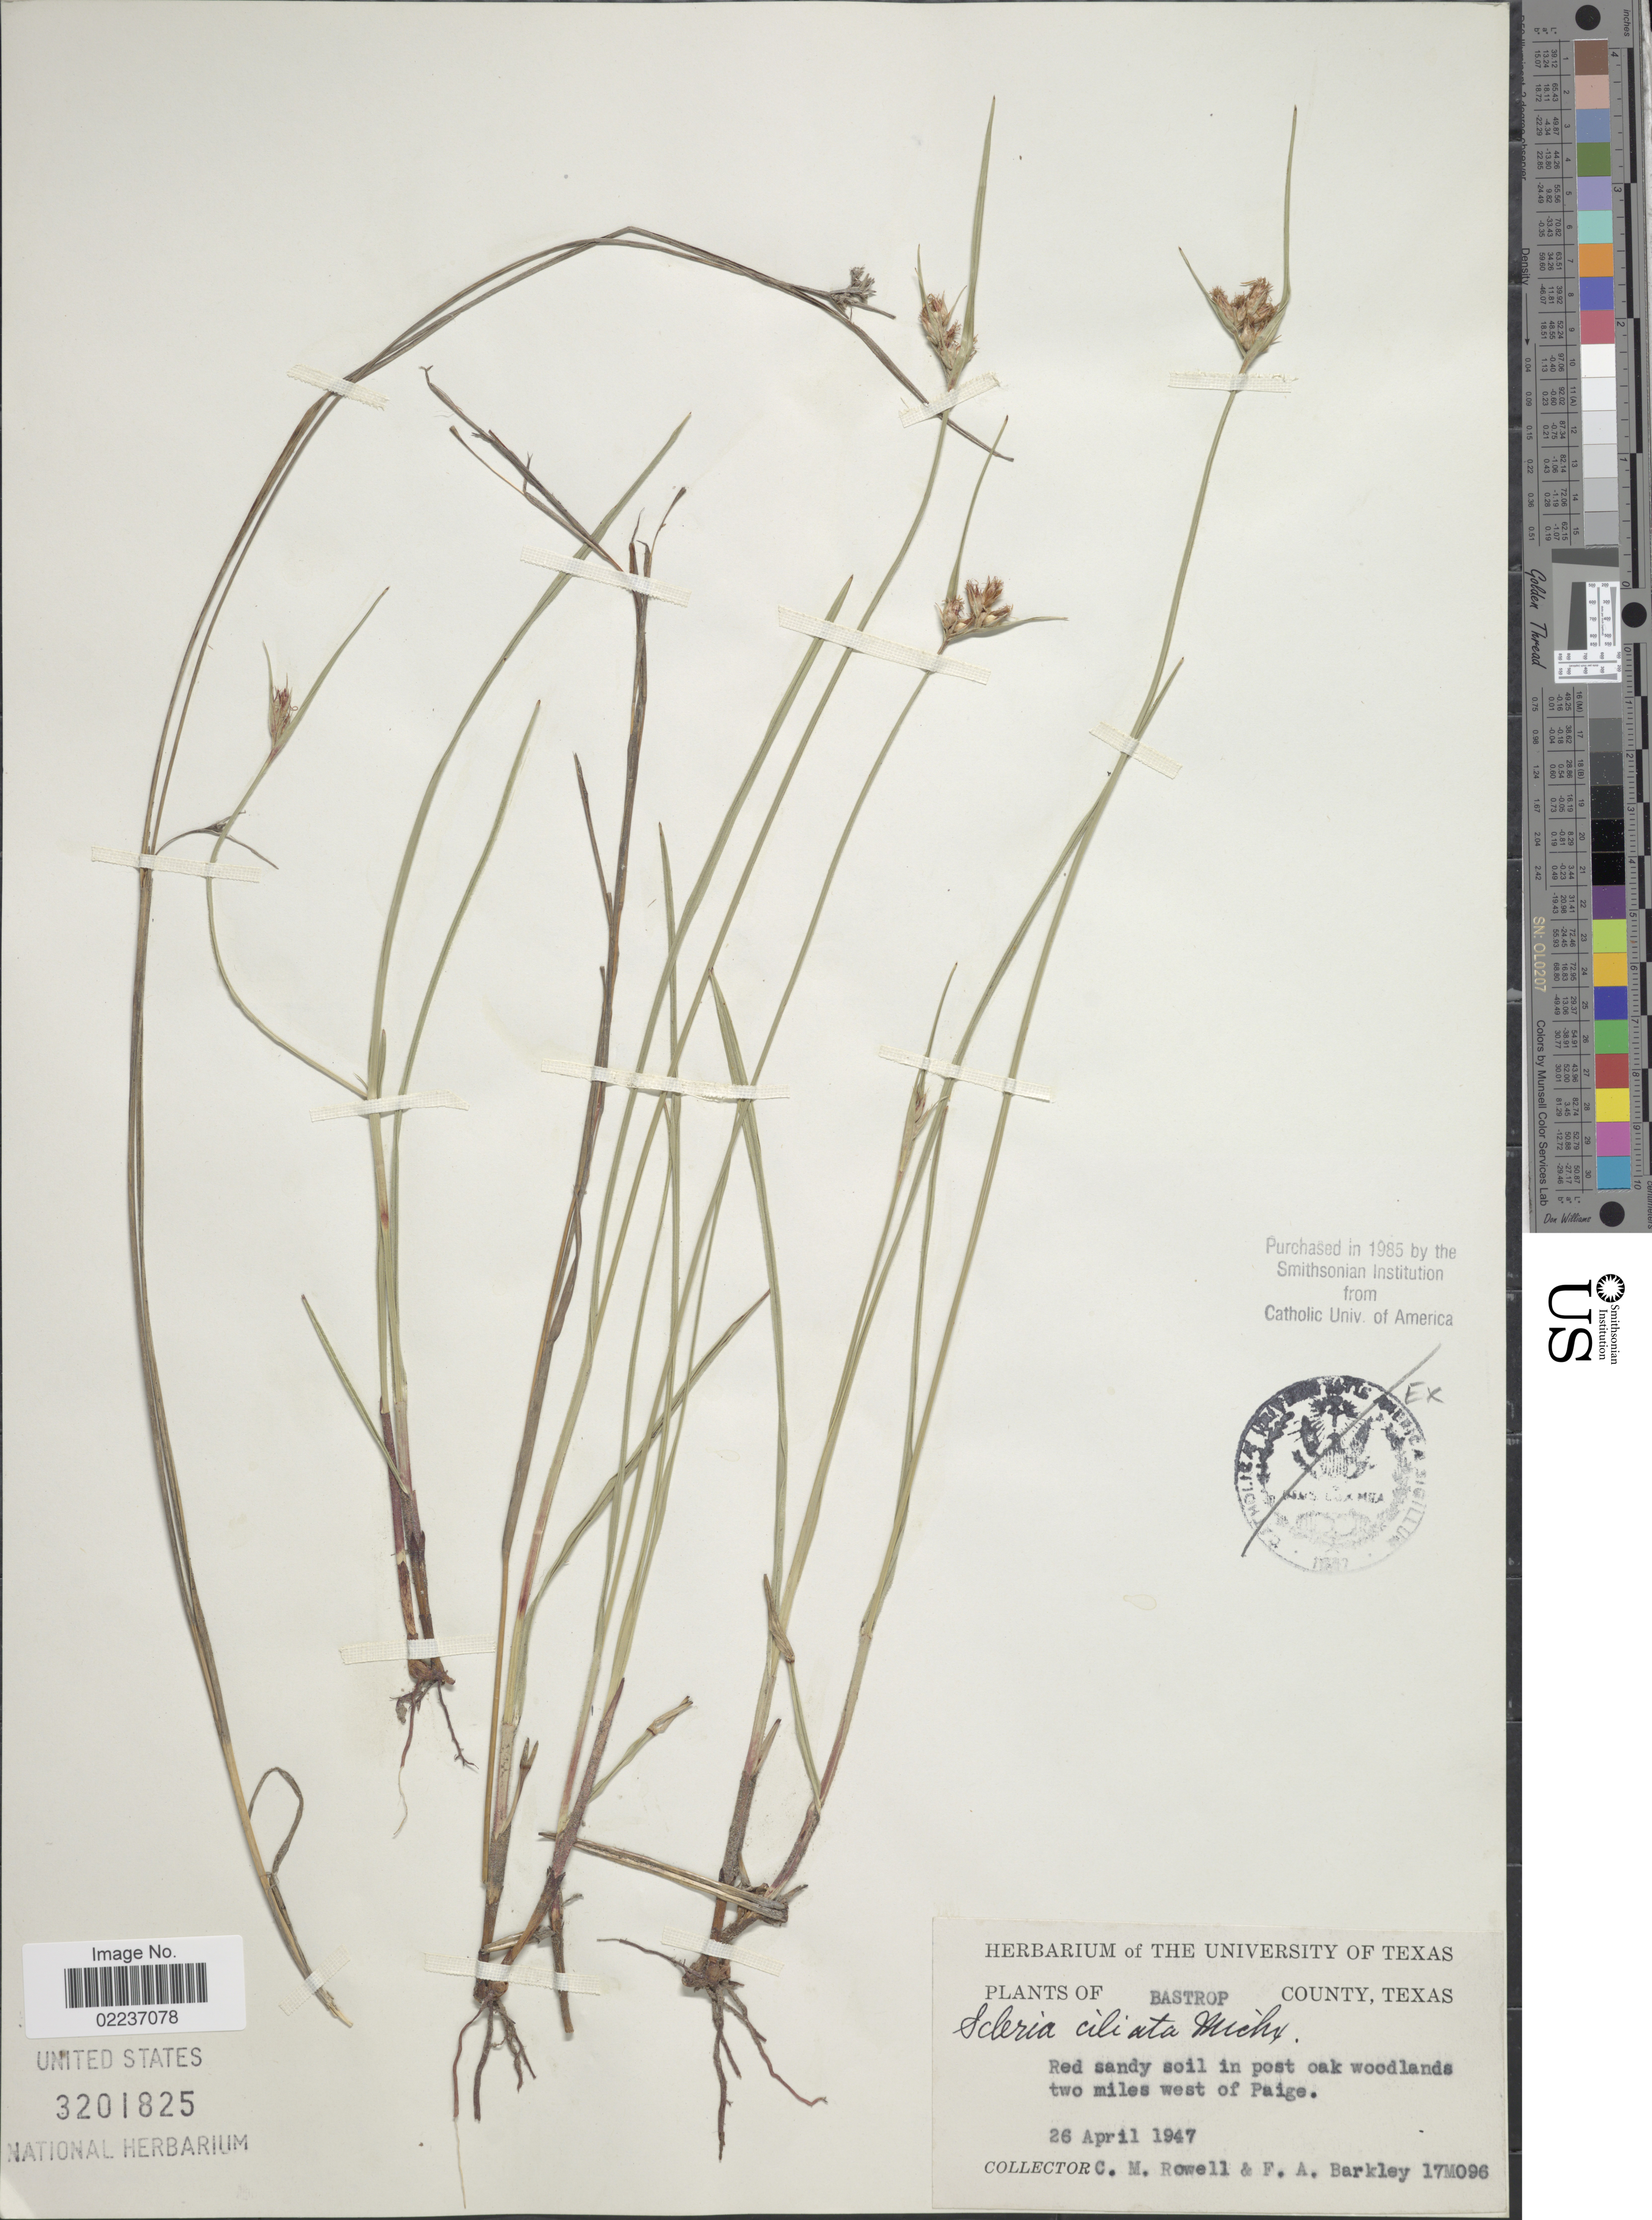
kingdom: Plantae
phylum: Tracheophyta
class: Liliopsida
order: Poales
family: Cyperaceae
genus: Scleria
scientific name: Scleria ciliata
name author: Michx.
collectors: C. M. Rowell & F. A. Barkley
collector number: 17M096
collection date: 1947-04-26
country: United States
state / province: Texas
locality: Bastrop County, red sandy soil in post oak woodlands, two miles west of Paige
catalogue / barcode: US 3201825